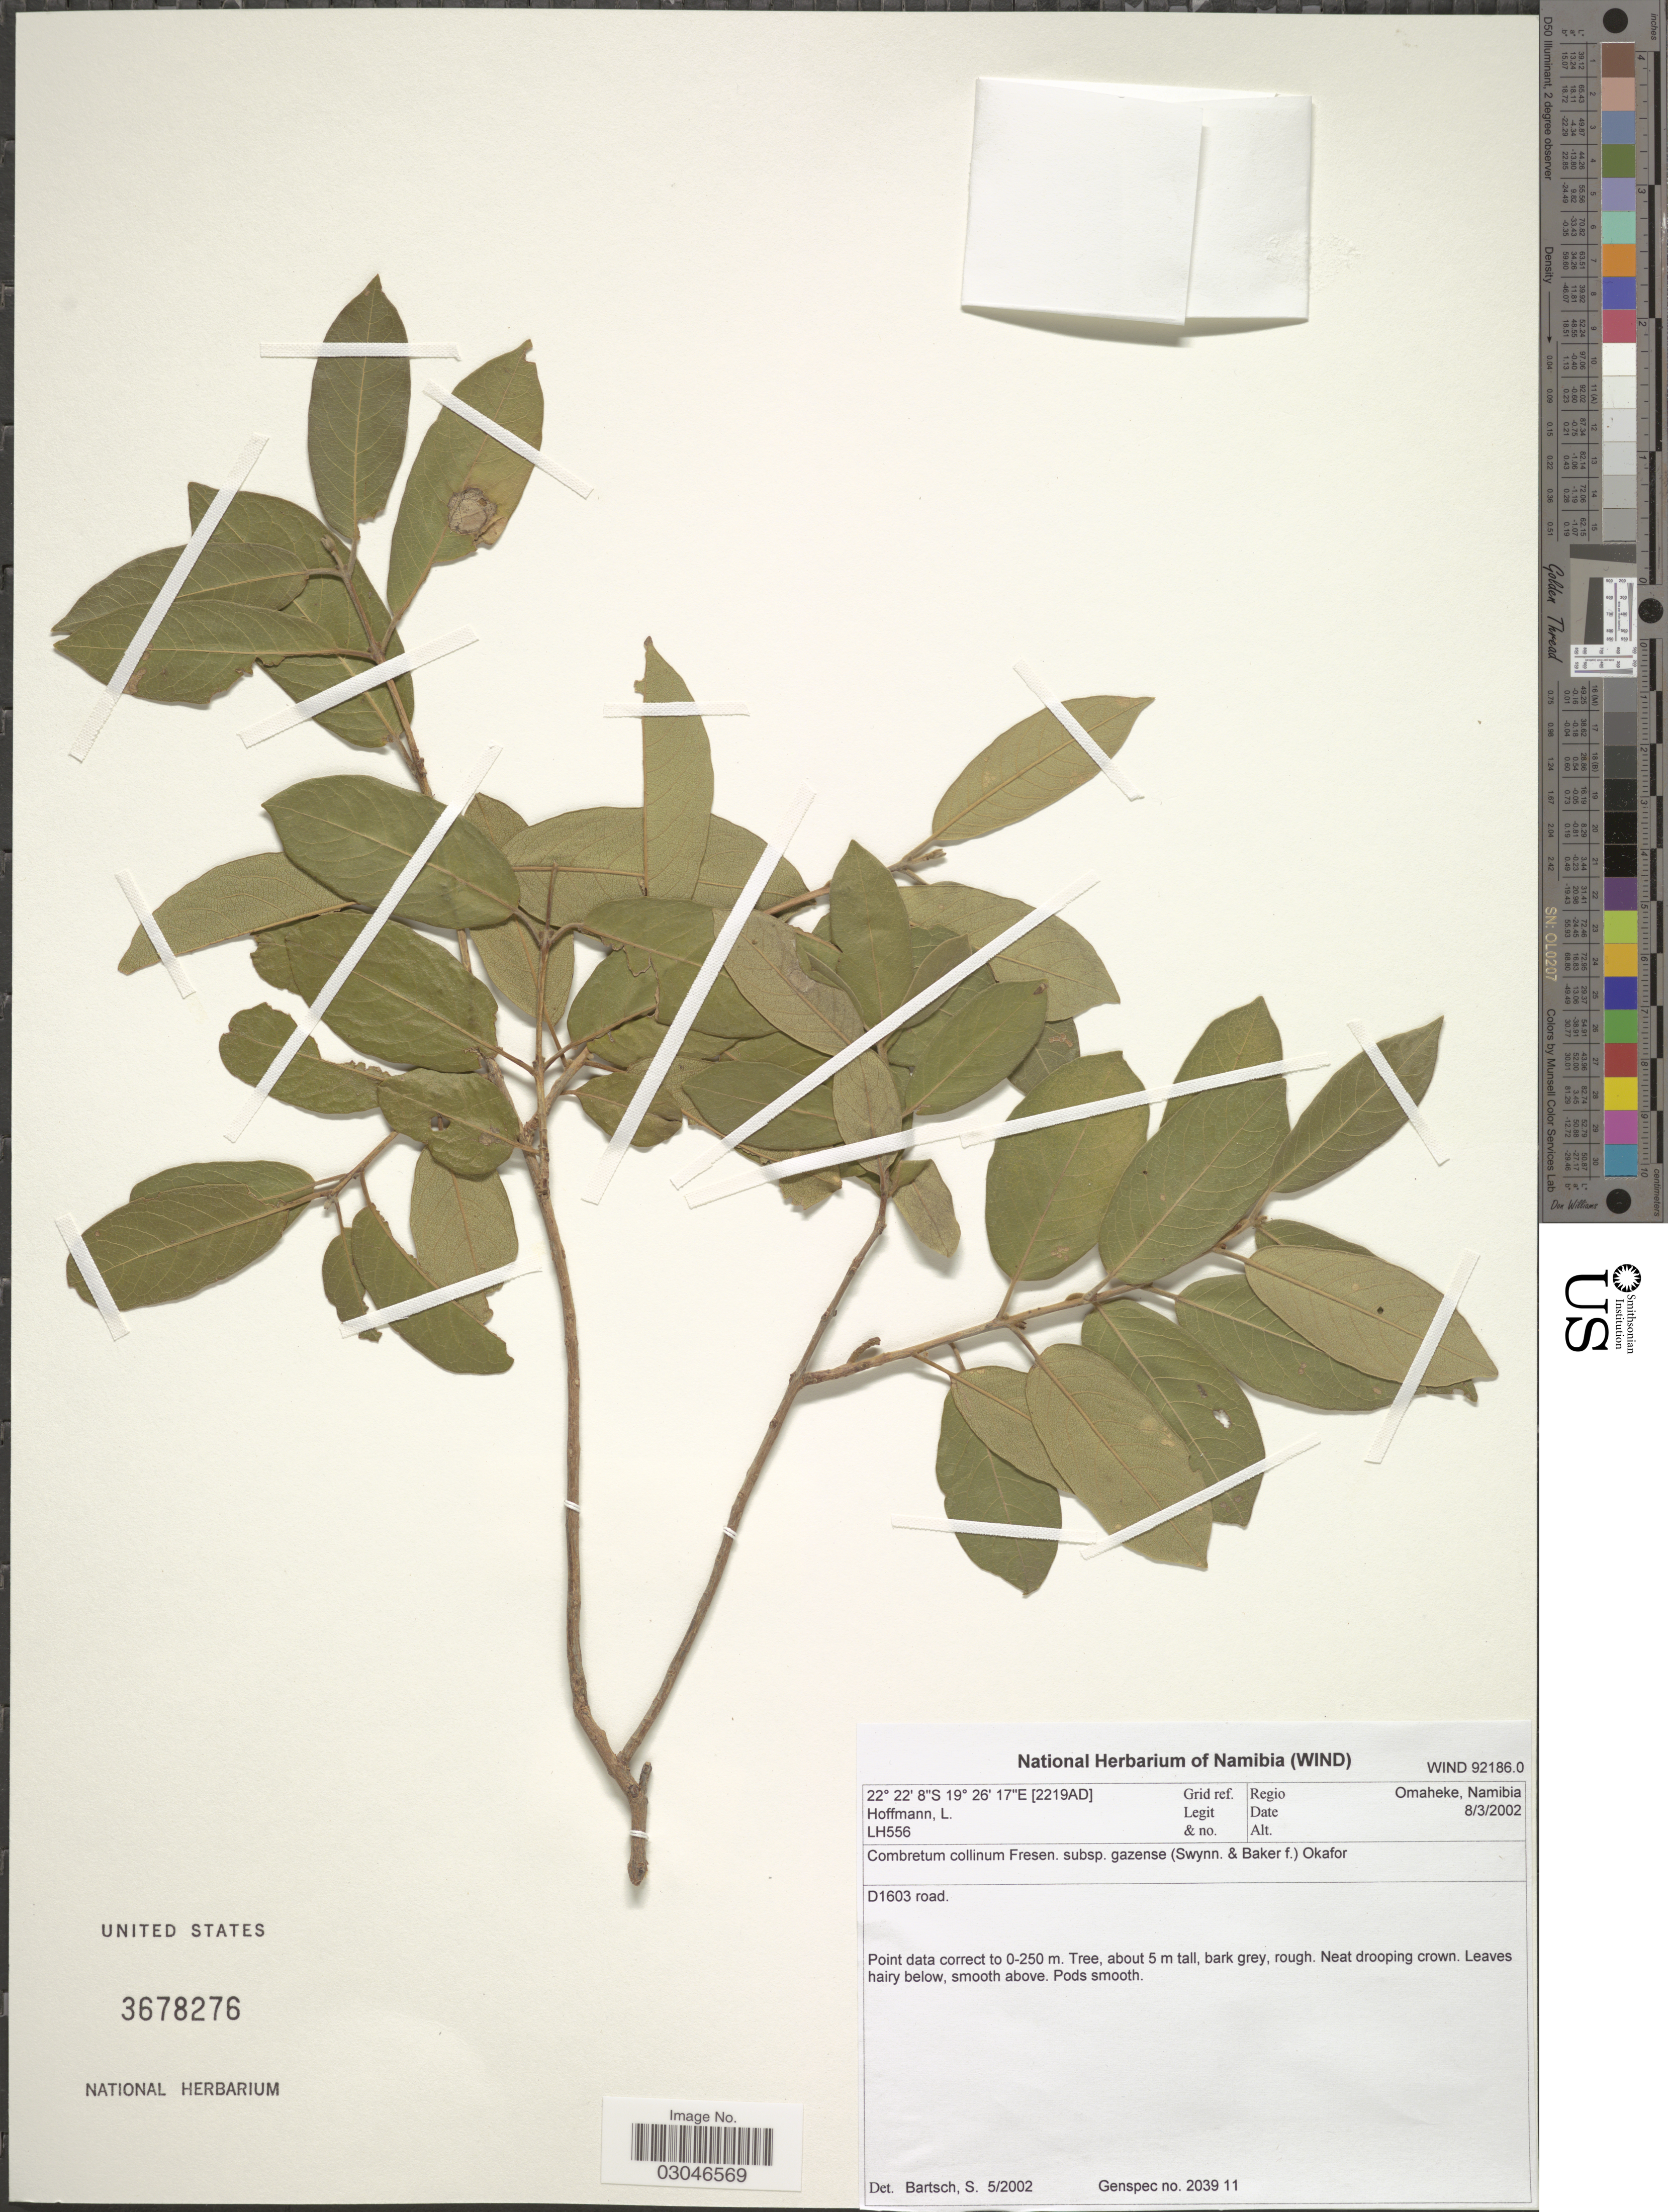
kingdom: Plantae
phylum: Tracheophyta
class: Magnoliopsida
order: Myrtales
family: Combretaceae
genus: Combretum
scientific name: Combretum collinum subsp. gazense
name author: Okafor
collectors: L. Hoffmann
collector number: LH556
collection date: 2002-03-08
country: Namibia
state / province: Omaheke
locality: [2219AD] Grid ref. Regio Omaheke. D1603 road.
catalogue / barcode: US 3678276